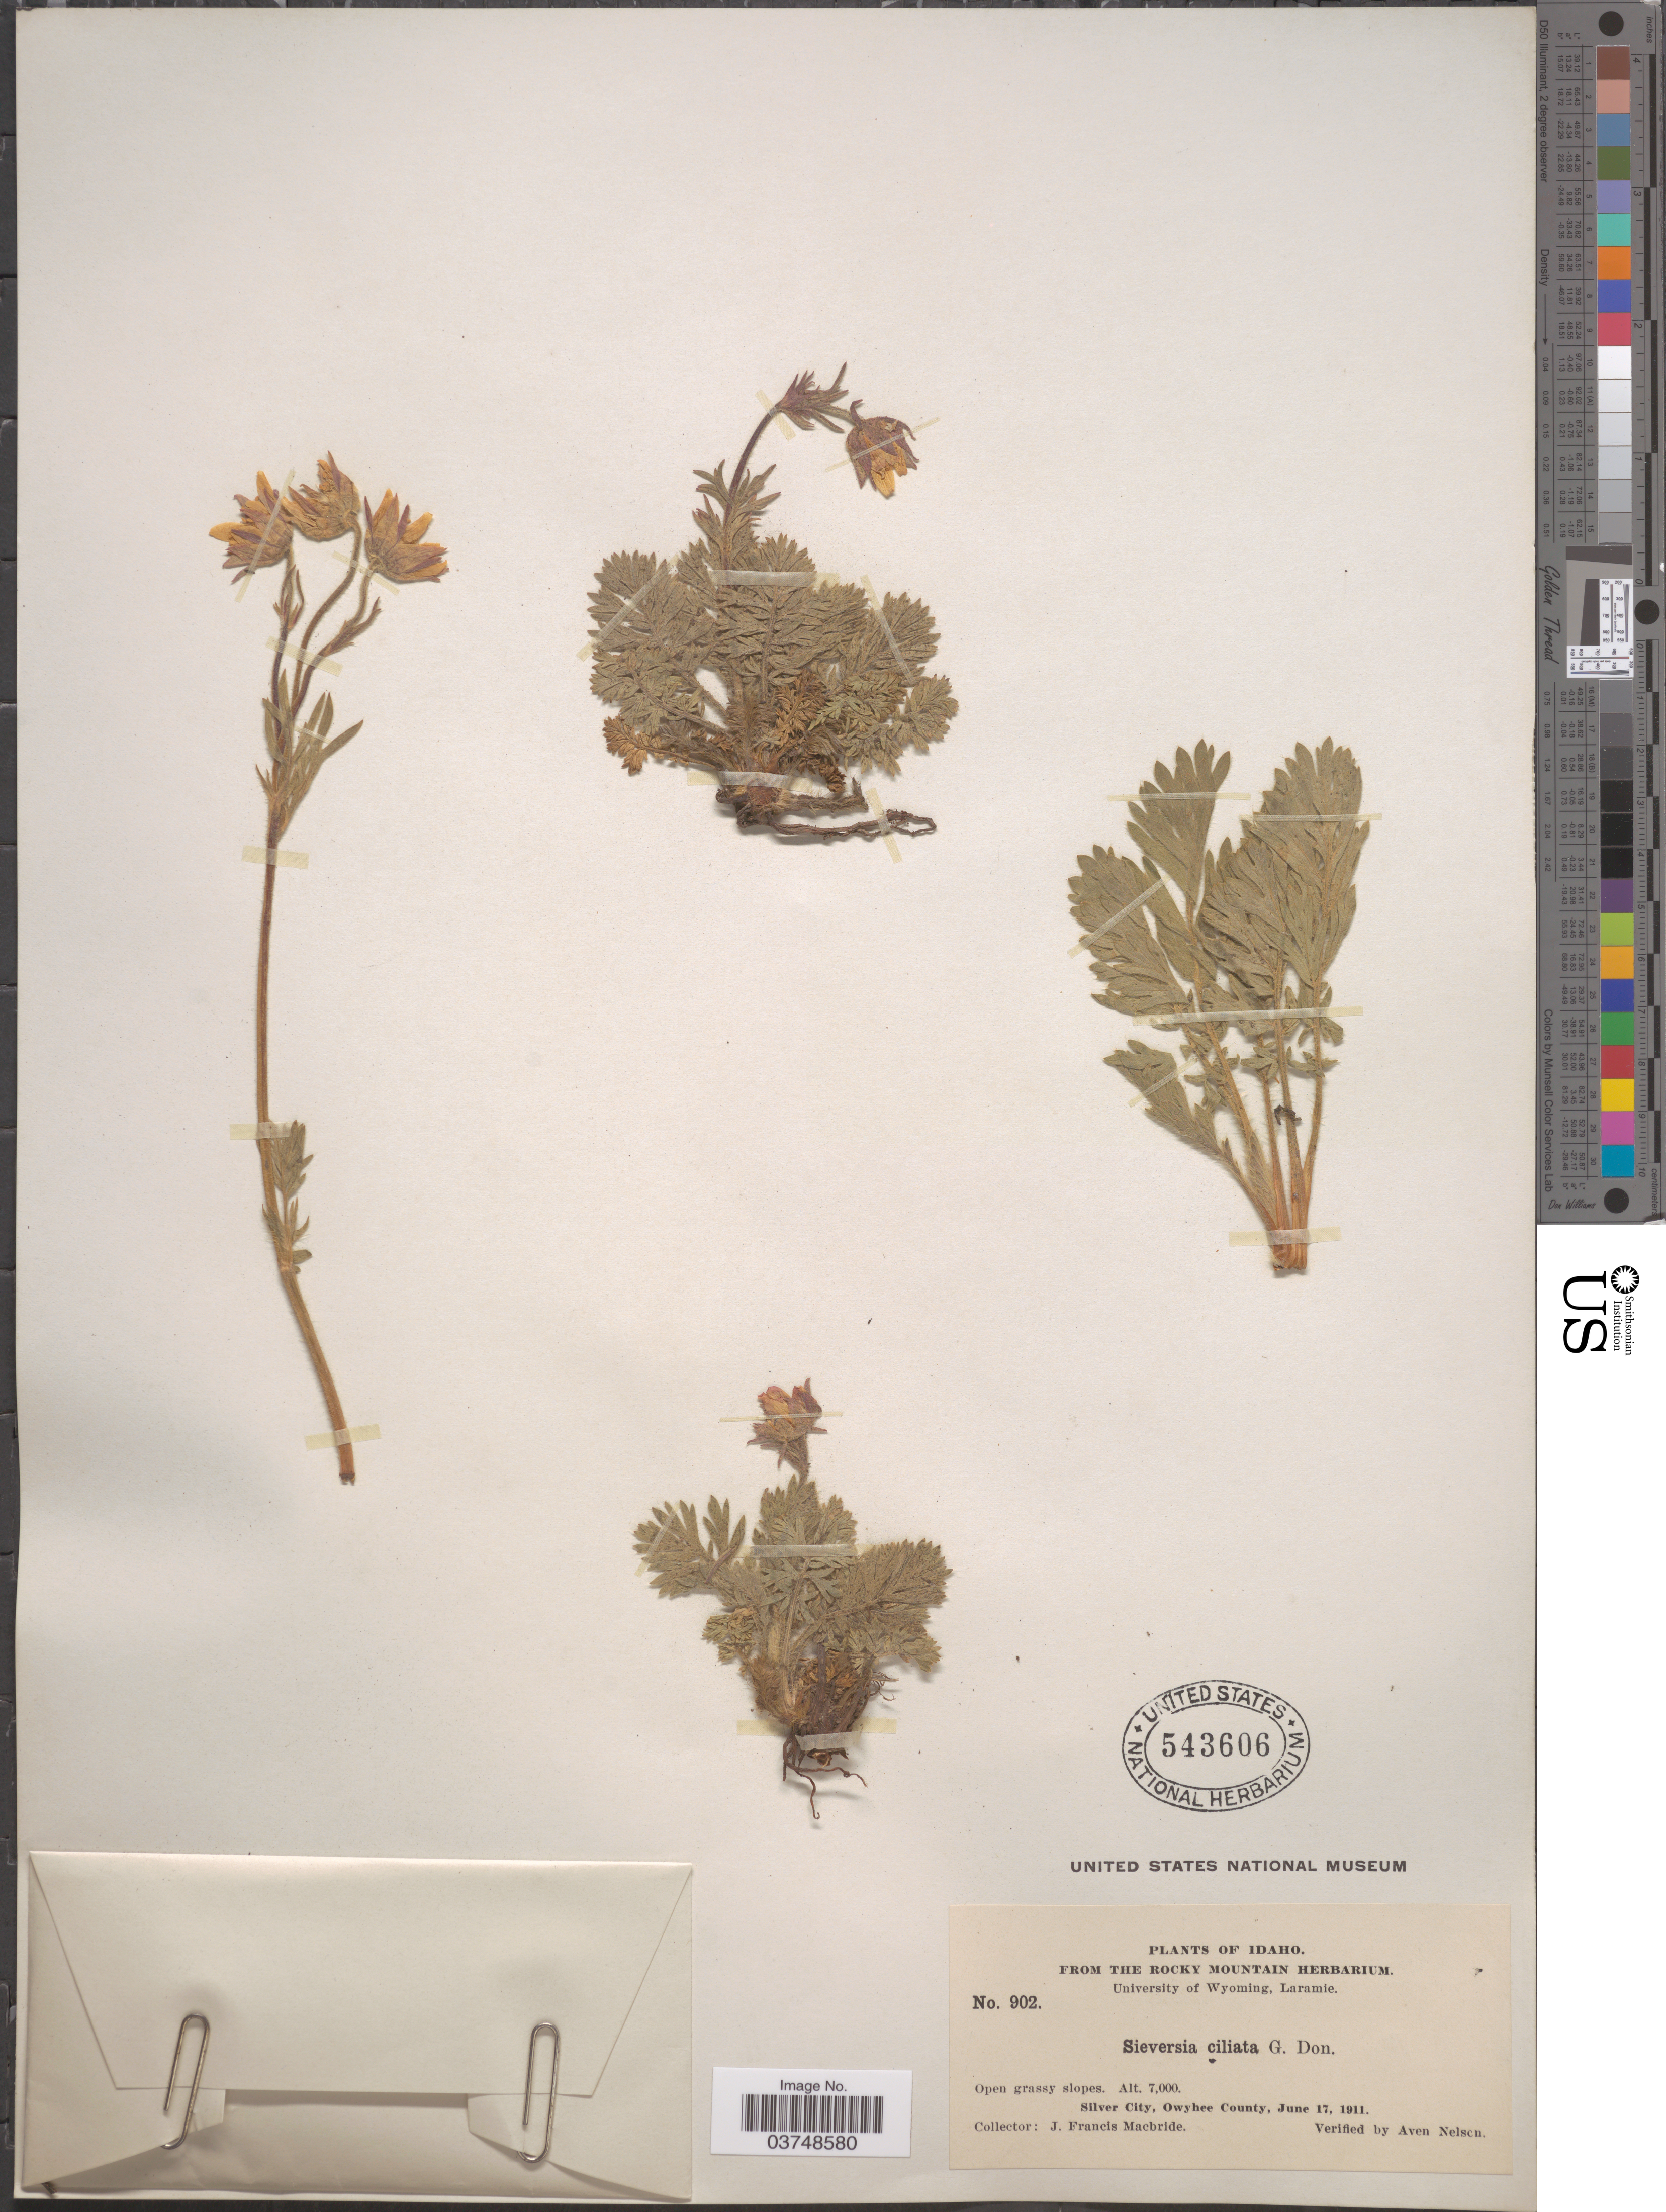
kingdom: Plantae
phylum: Tracheophyta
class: Magnoliopsida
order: Rosales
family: Rosaceae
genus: Geum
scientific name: Geum triflorum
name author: Pursh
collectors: J. F. Macbride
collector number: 902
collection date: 1911-06-17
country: United States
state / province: Idaho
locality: Silver City, Owyhee County.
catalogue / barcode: US 543606